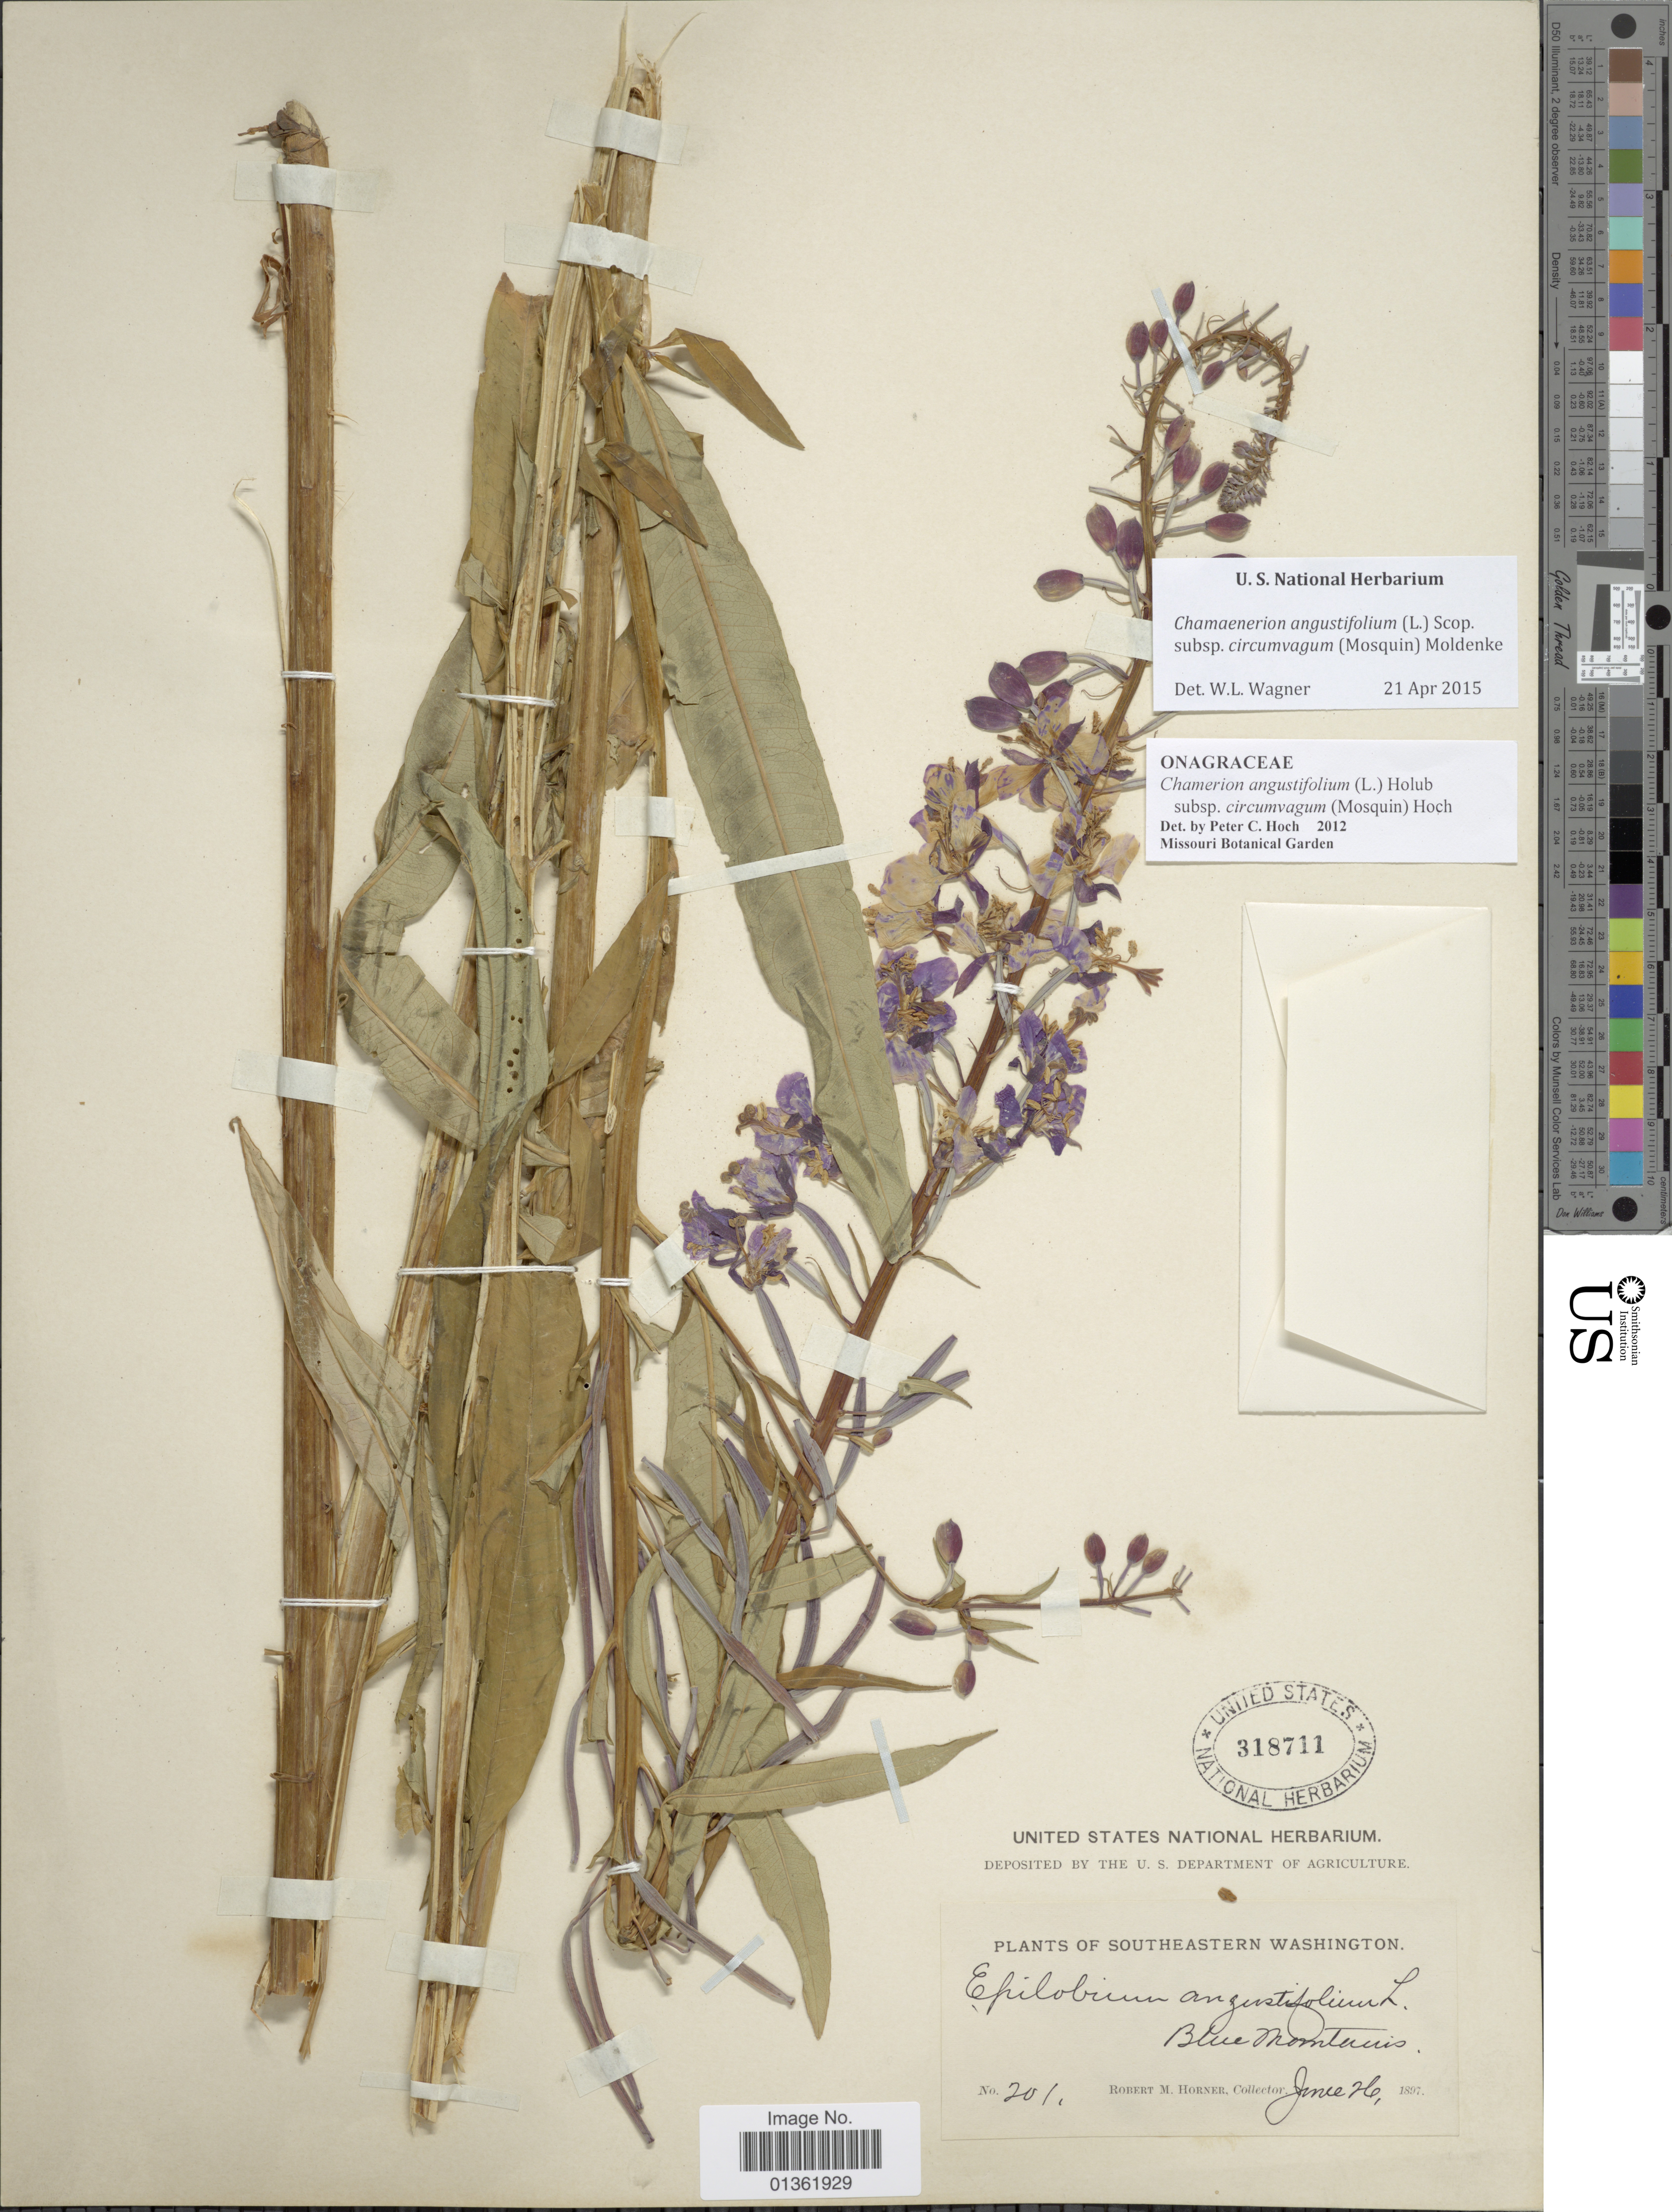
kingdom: Plantae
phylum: Tracheophyta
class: Magnoliopsida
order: Myrtales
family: Onagraceae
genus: Chamaenerion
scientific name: Chamaenerion angustifolium subsp. circumvagum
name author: (Mosquin) Moldenke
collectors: R. Horner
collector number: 201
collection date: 1897-06-26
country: United States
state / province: Washington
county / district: Clallam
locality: Southeastern Washington. Blue Mountains.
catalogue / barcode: US 318711